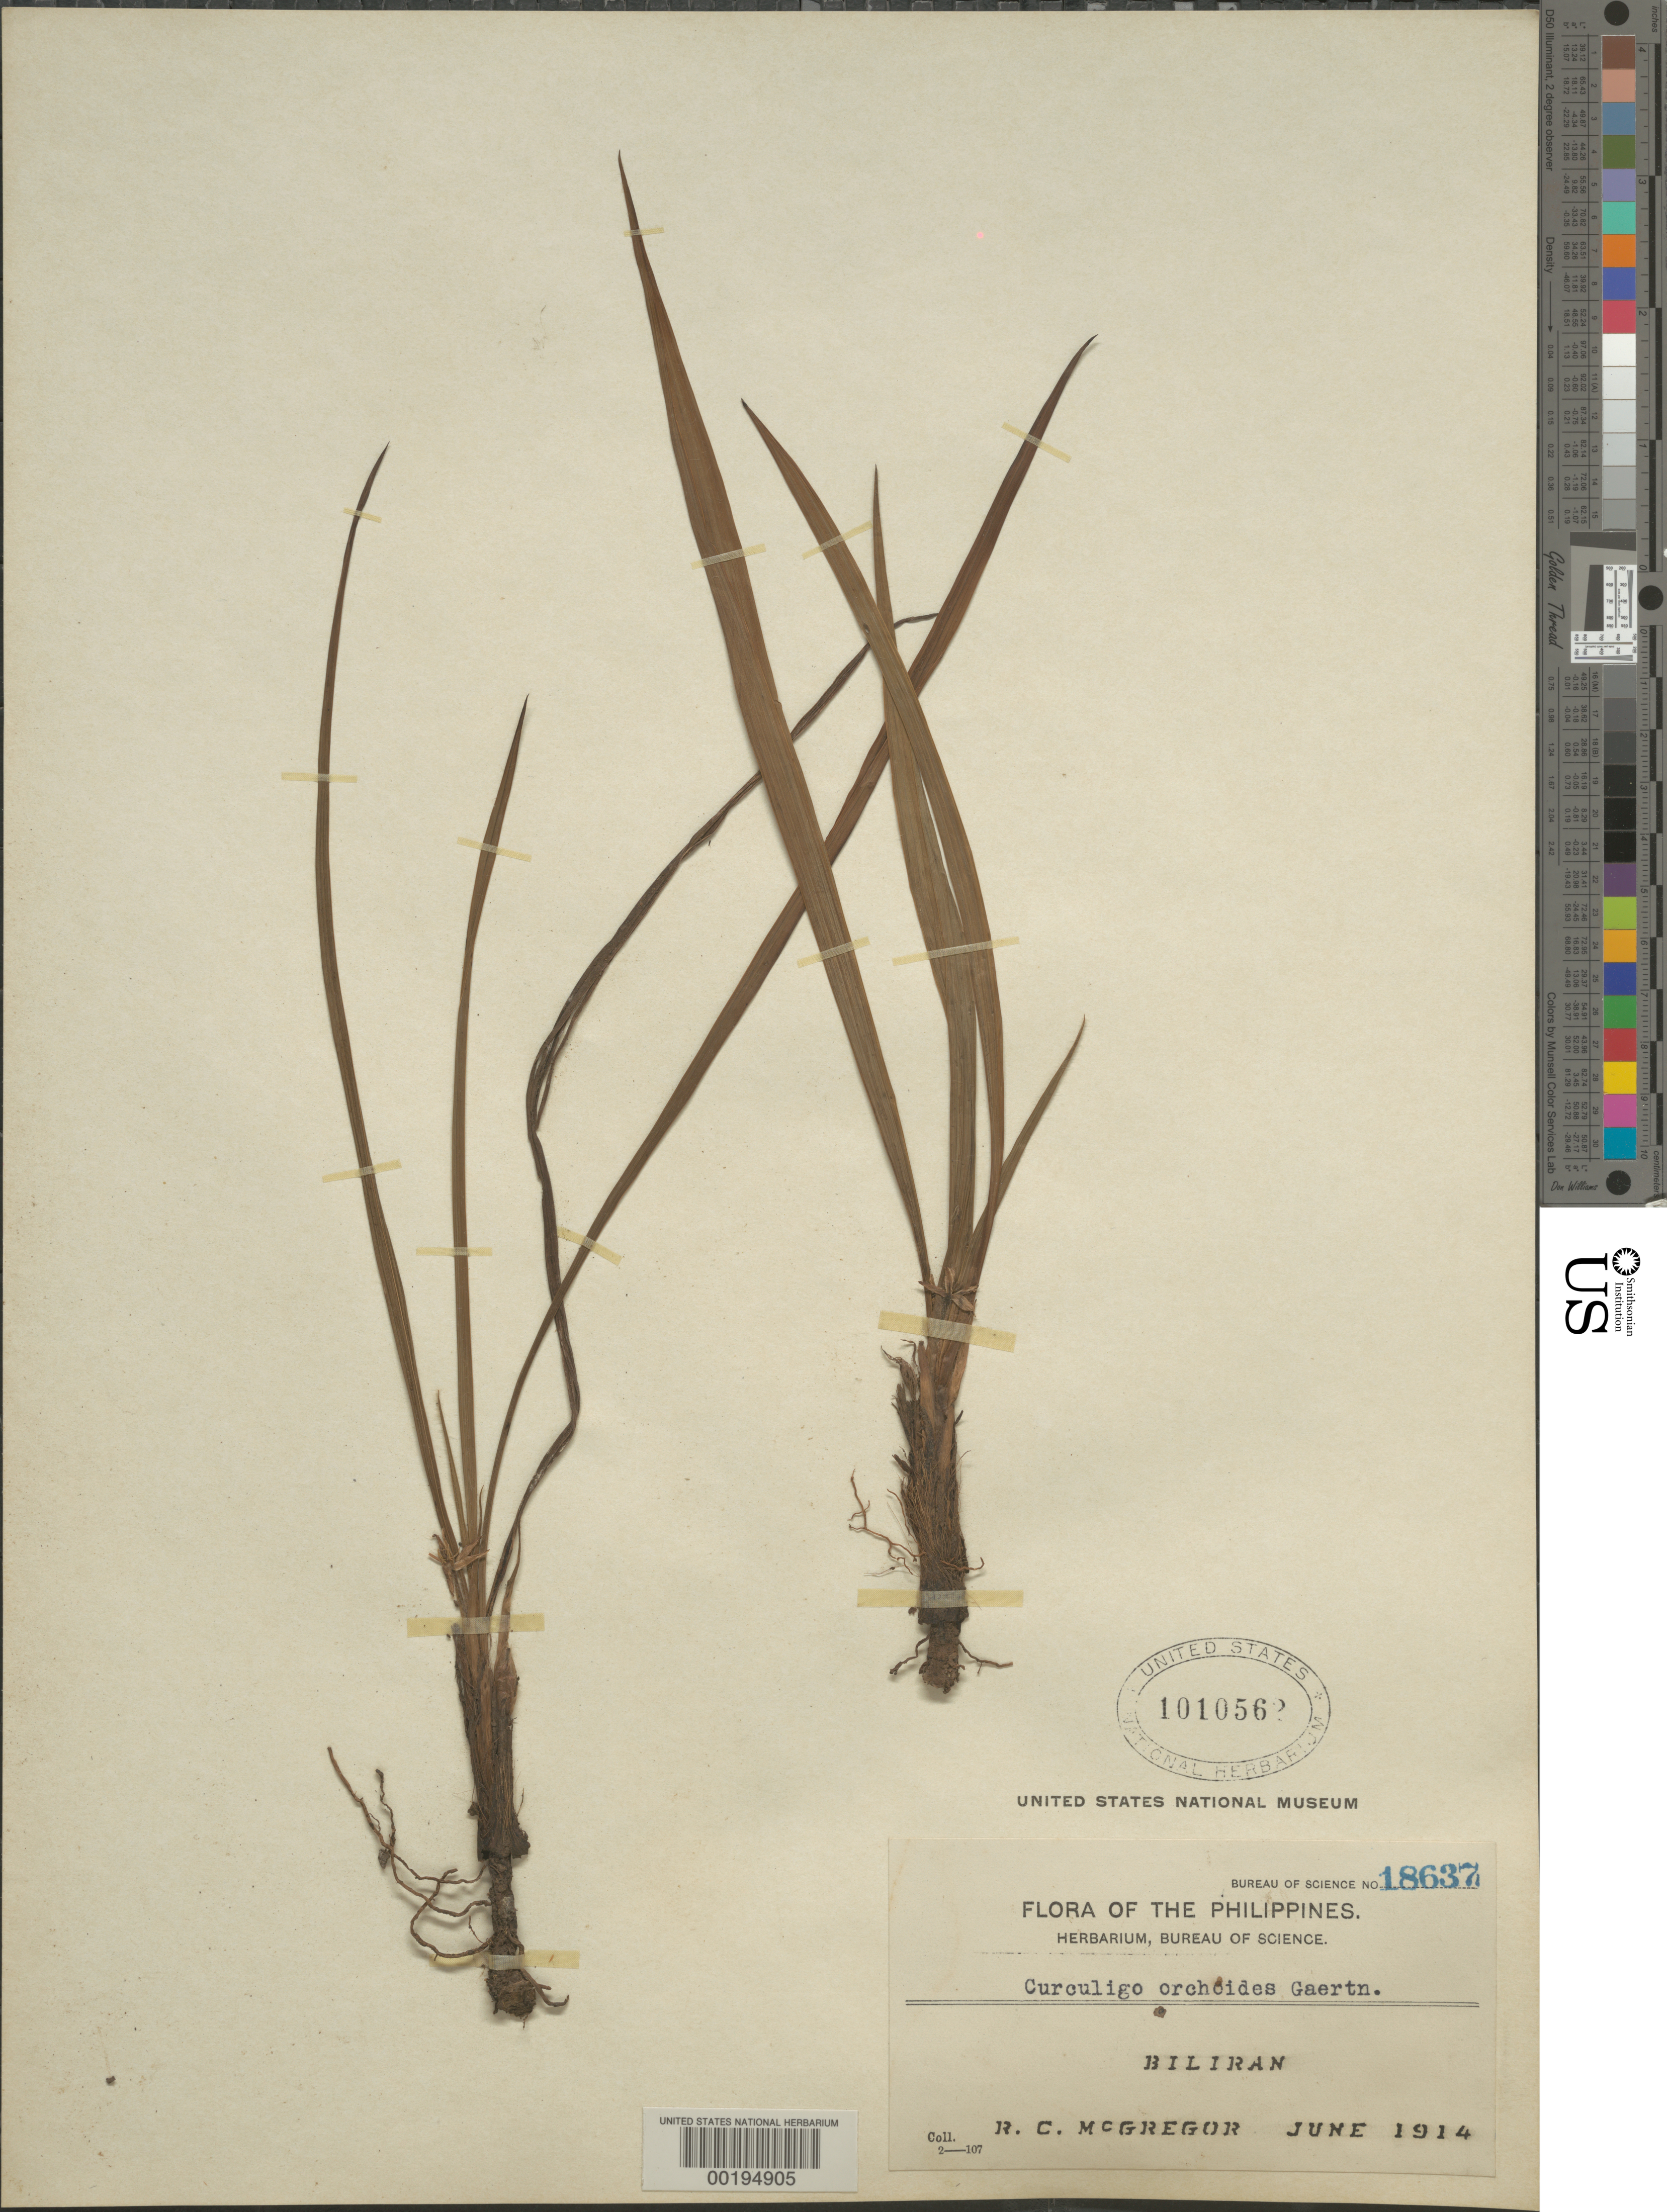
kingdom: Plantae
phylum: Tracheophyta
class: Liliopsida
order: Asparagales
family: Hypoxidaceae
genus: Curculigo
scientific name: Curculigo orchioides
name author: Gaertn.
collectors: R. C. McGregor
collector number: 18637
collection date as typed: Jun 1914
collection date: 1914-06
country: Philippines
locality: Biliran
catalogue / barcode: US 1010562